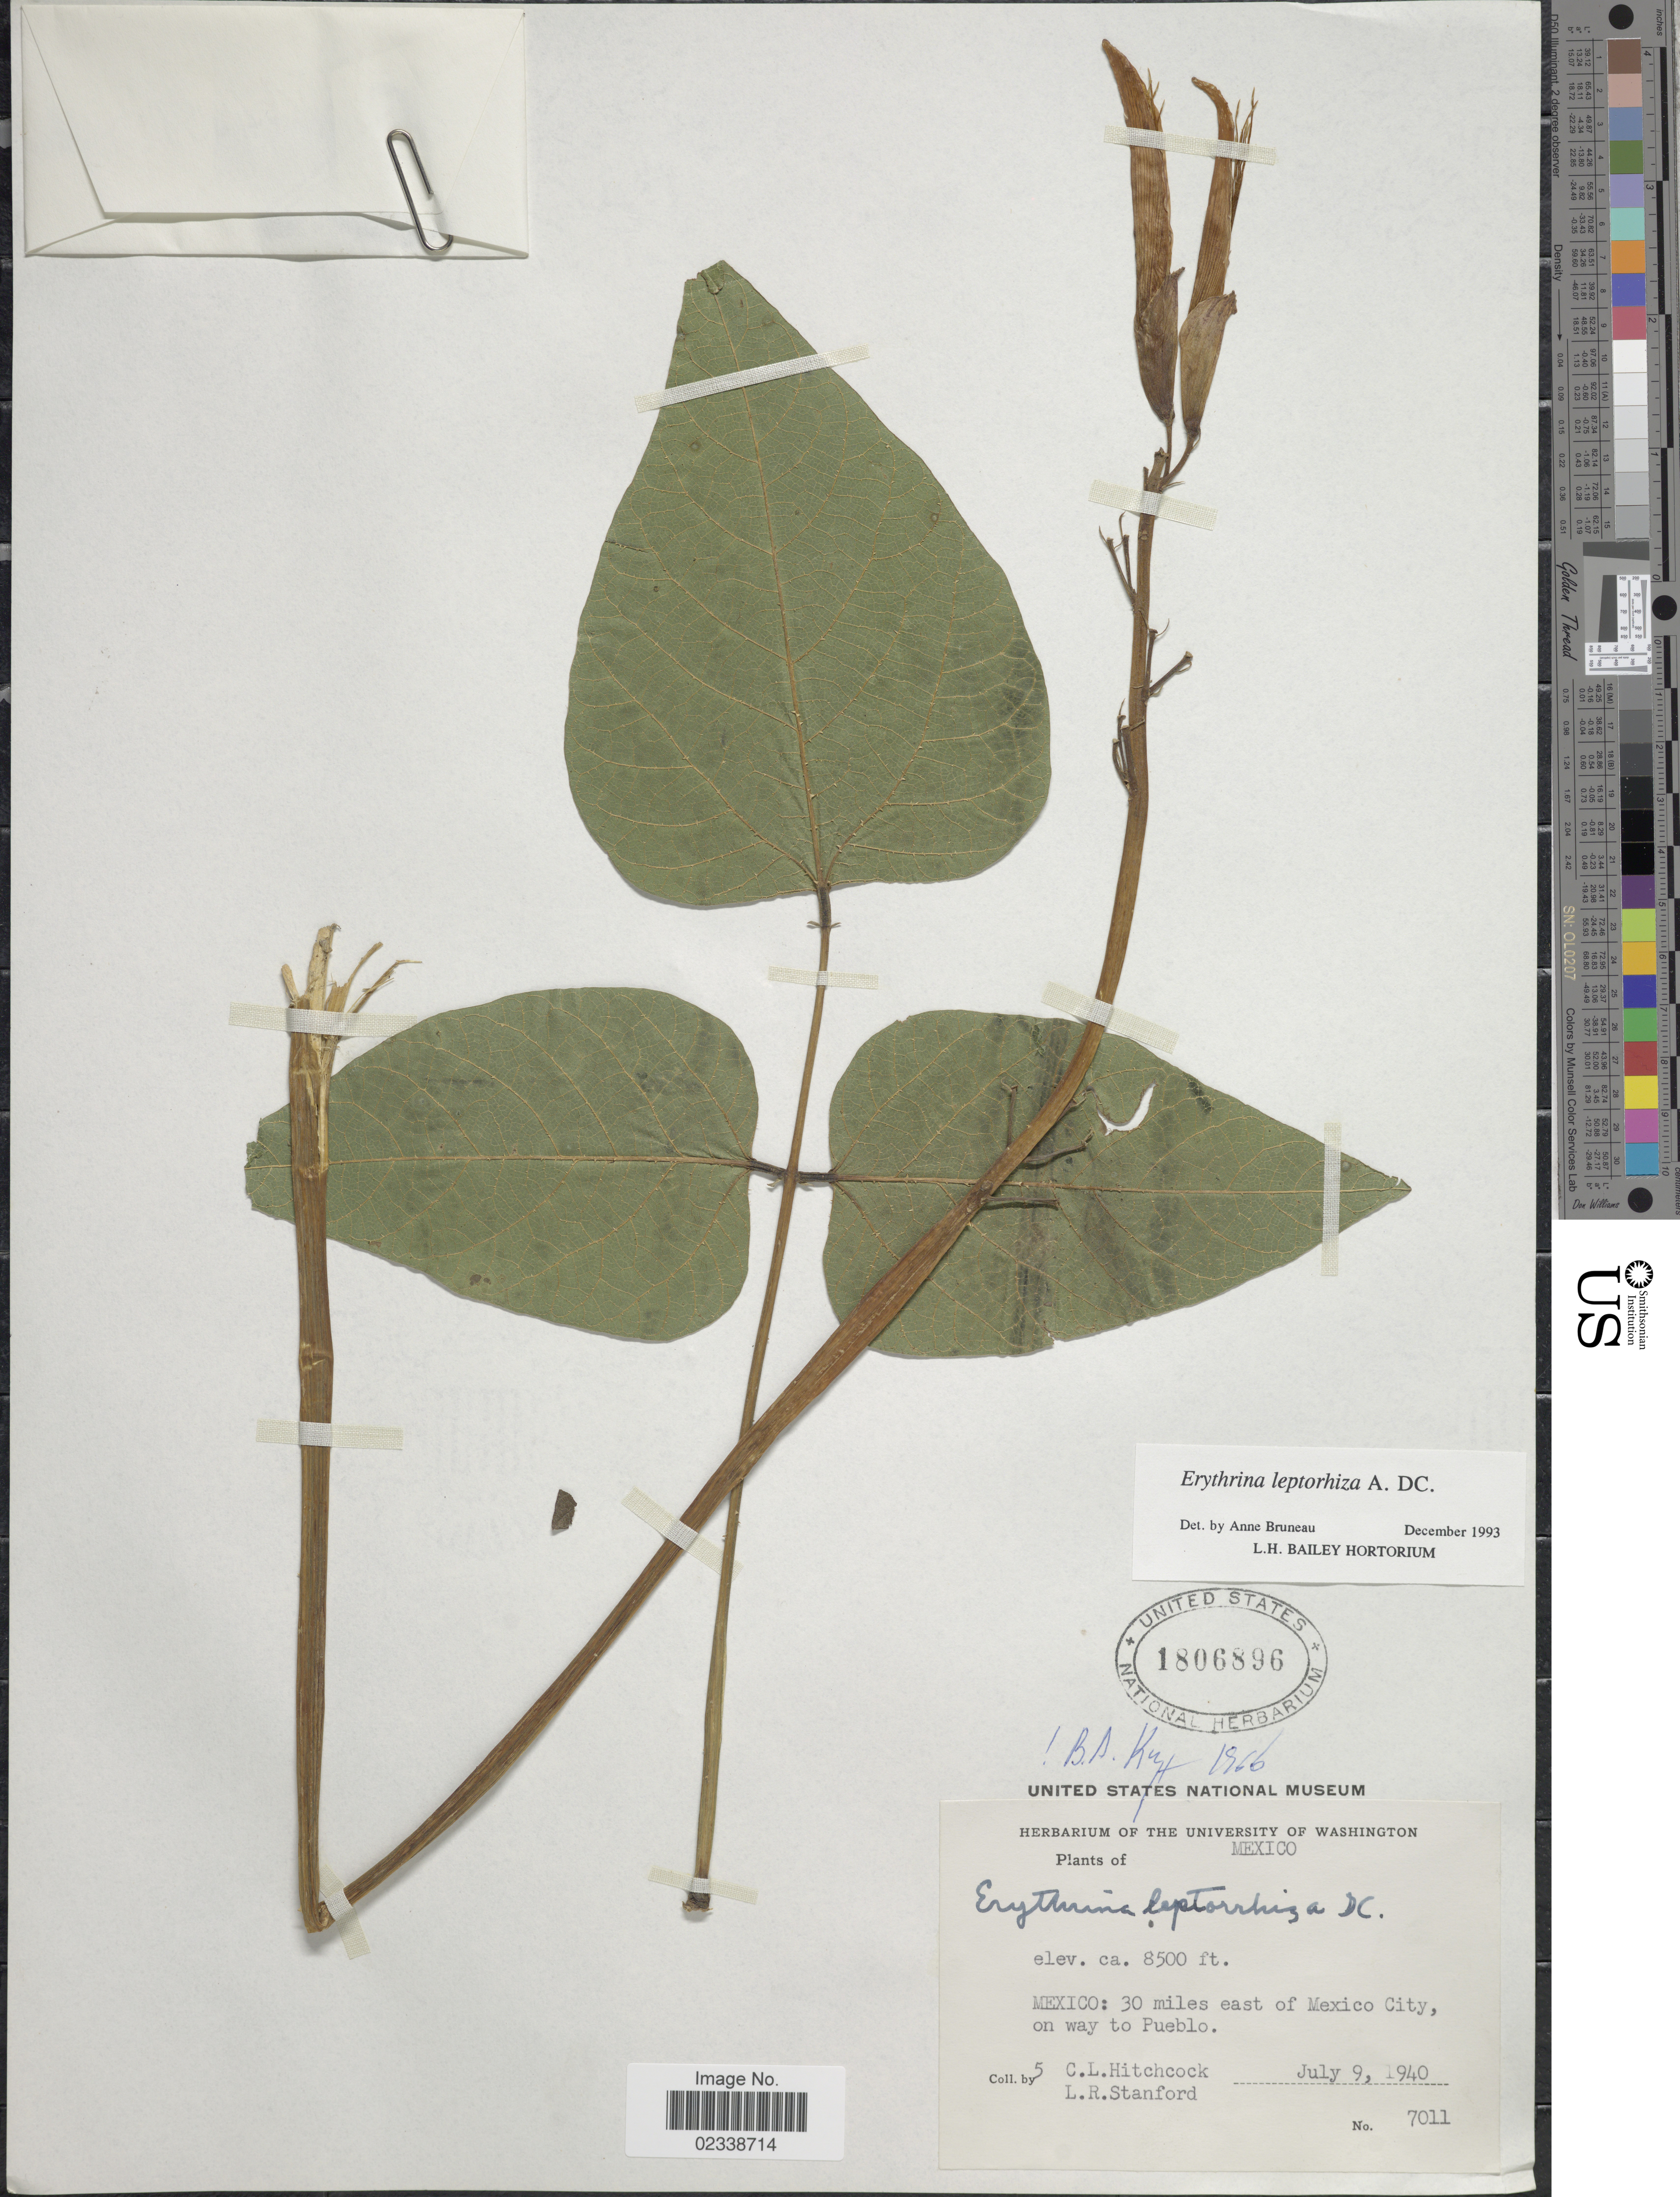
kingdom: Plantae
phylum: Tracheophyta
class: Magnoliopsida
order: Fabales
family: Fabaceae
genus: Erythrina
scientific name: Erythrina leptorhiza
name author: Moc. & Sessé ex DC.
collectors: C. L. Hitchcock & L. R. Stanford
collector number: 5/7011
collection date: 1940-07-09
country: Mexico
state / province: México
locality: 30 miles east of Mexico City, on way to Pueblo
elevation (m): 2591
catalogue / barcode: US 1806896